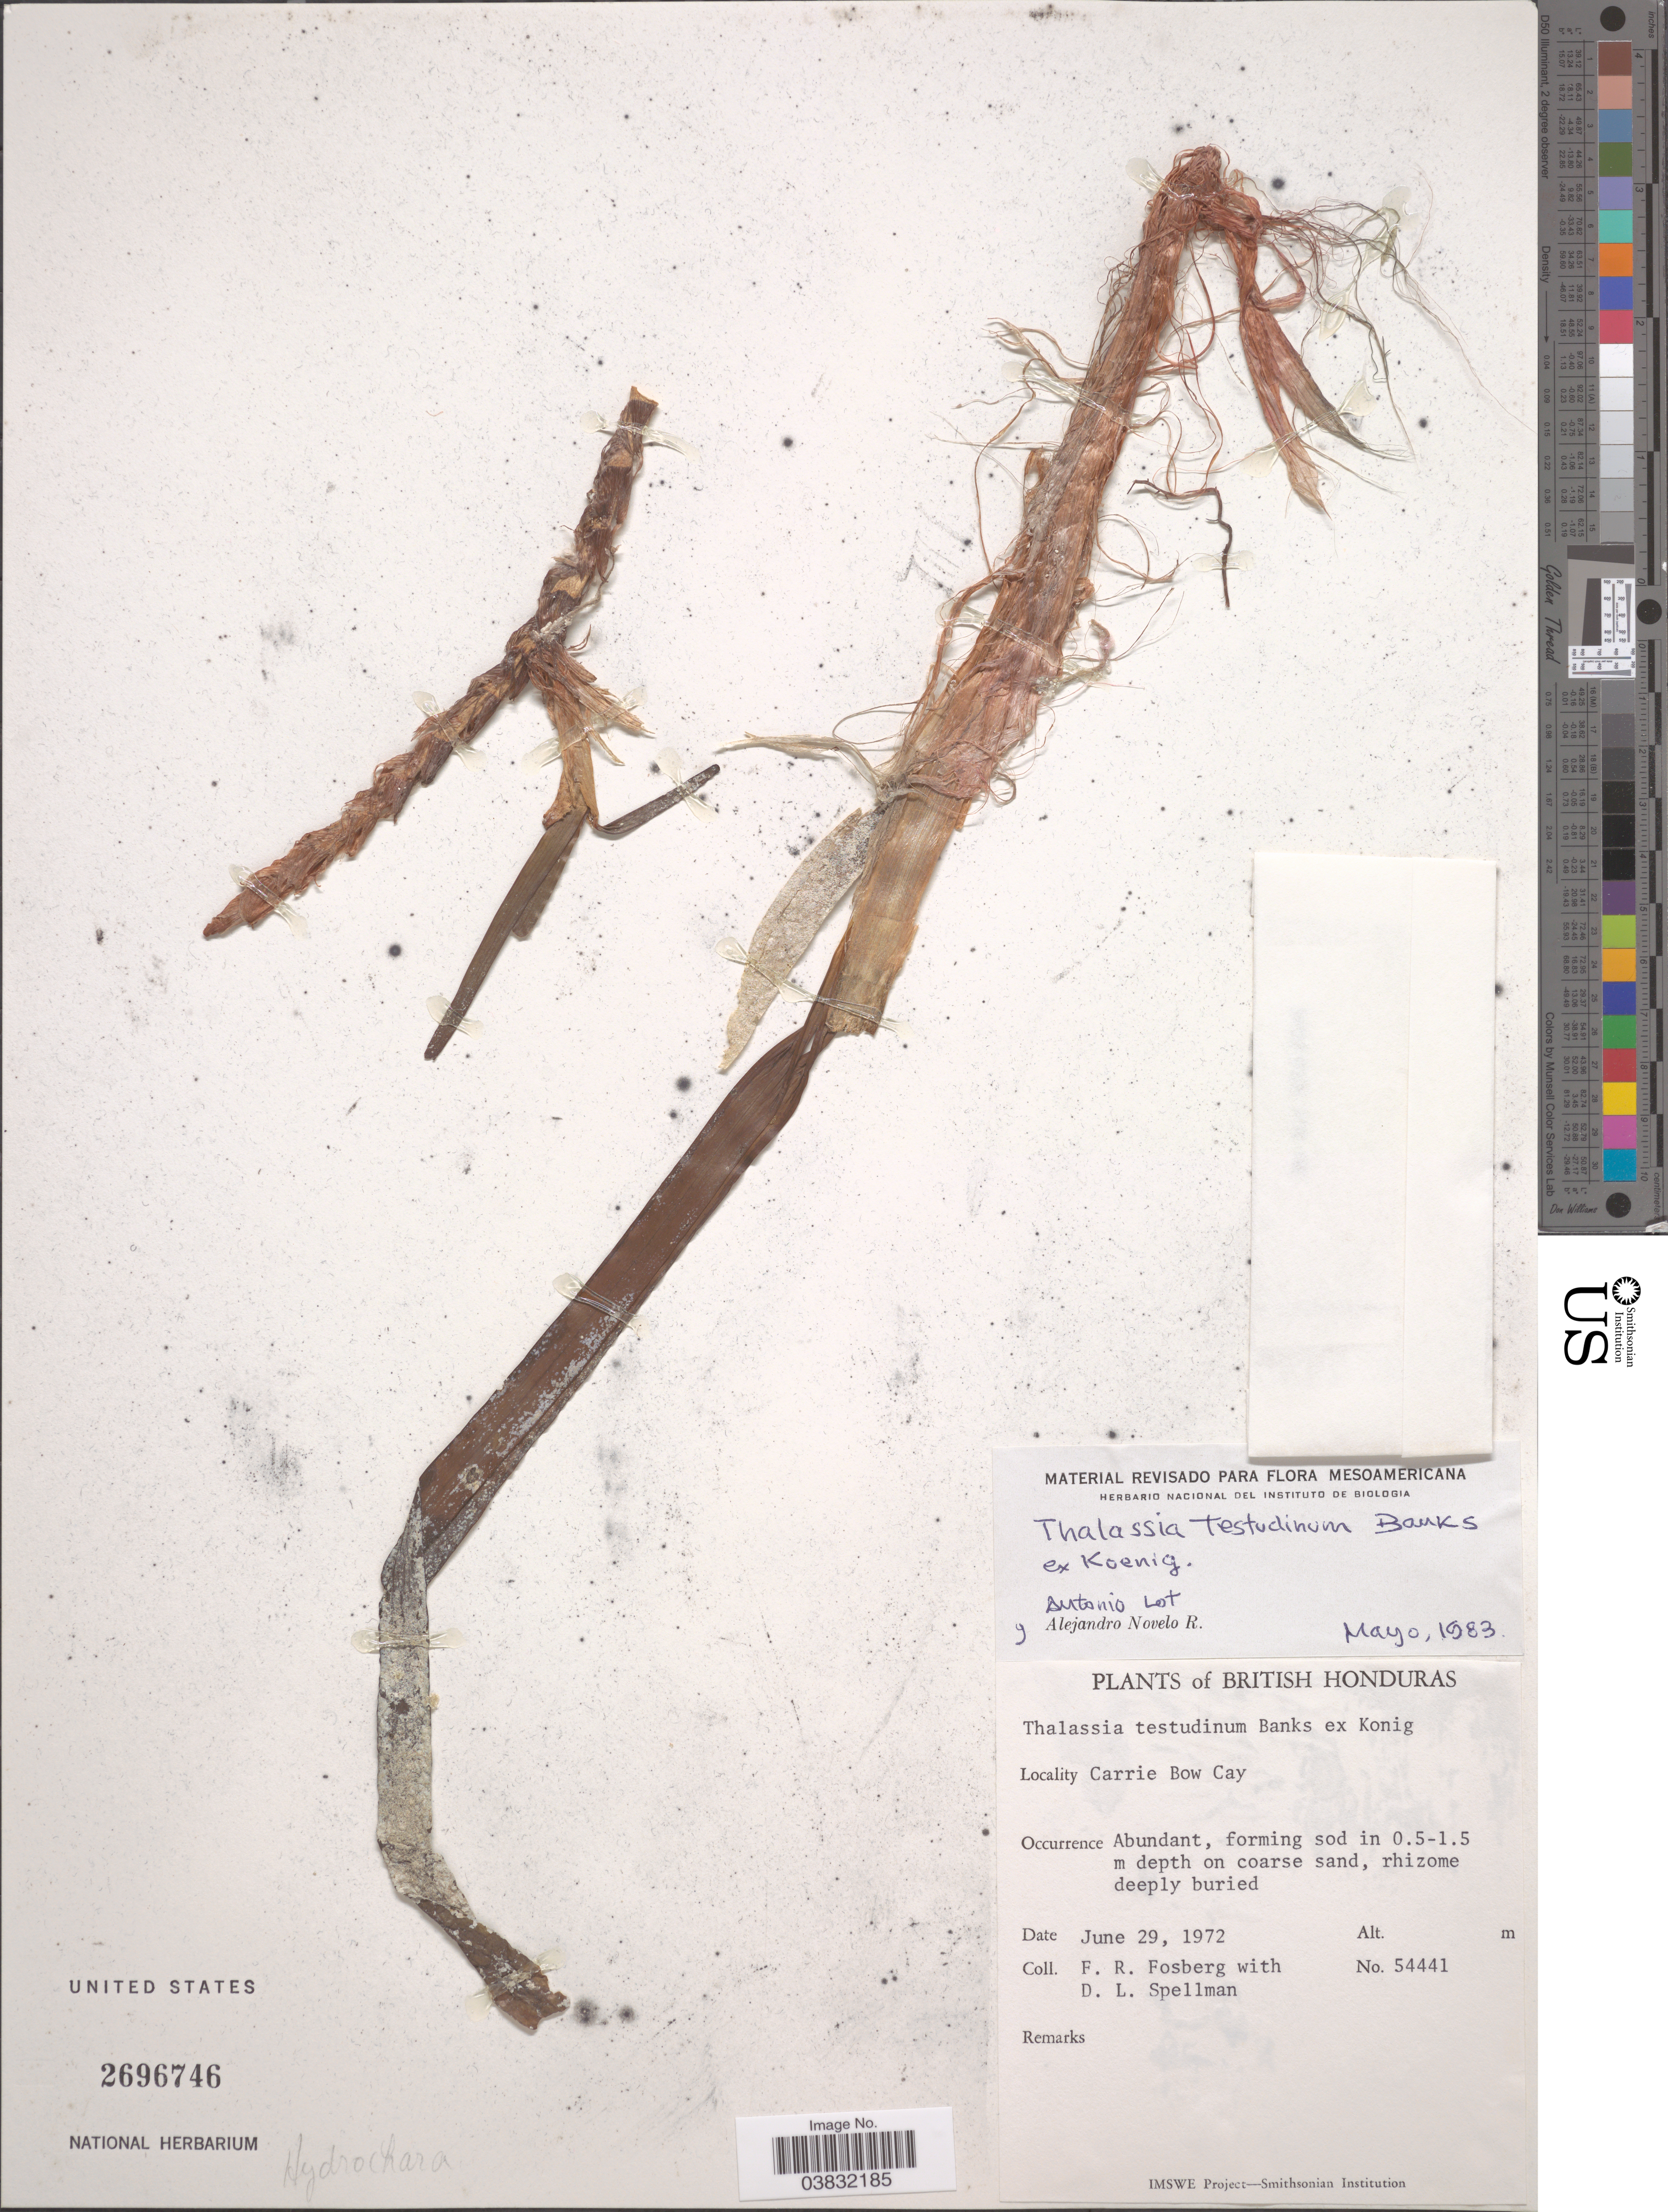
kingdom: Plantae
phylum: Tracheophyta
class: Liliopsida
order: Alismatales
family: Hydrocharitaceae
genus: Thalassia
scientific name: Thalassia testudinum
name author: Banks & Sol. ex K.D. Koenig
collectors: F. R. Fosberg & D. L. Spellman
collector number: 54441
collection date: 1972-06-29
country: Belize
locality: British Honduras. Carrie Bow Cay.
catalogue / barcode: US 2696746